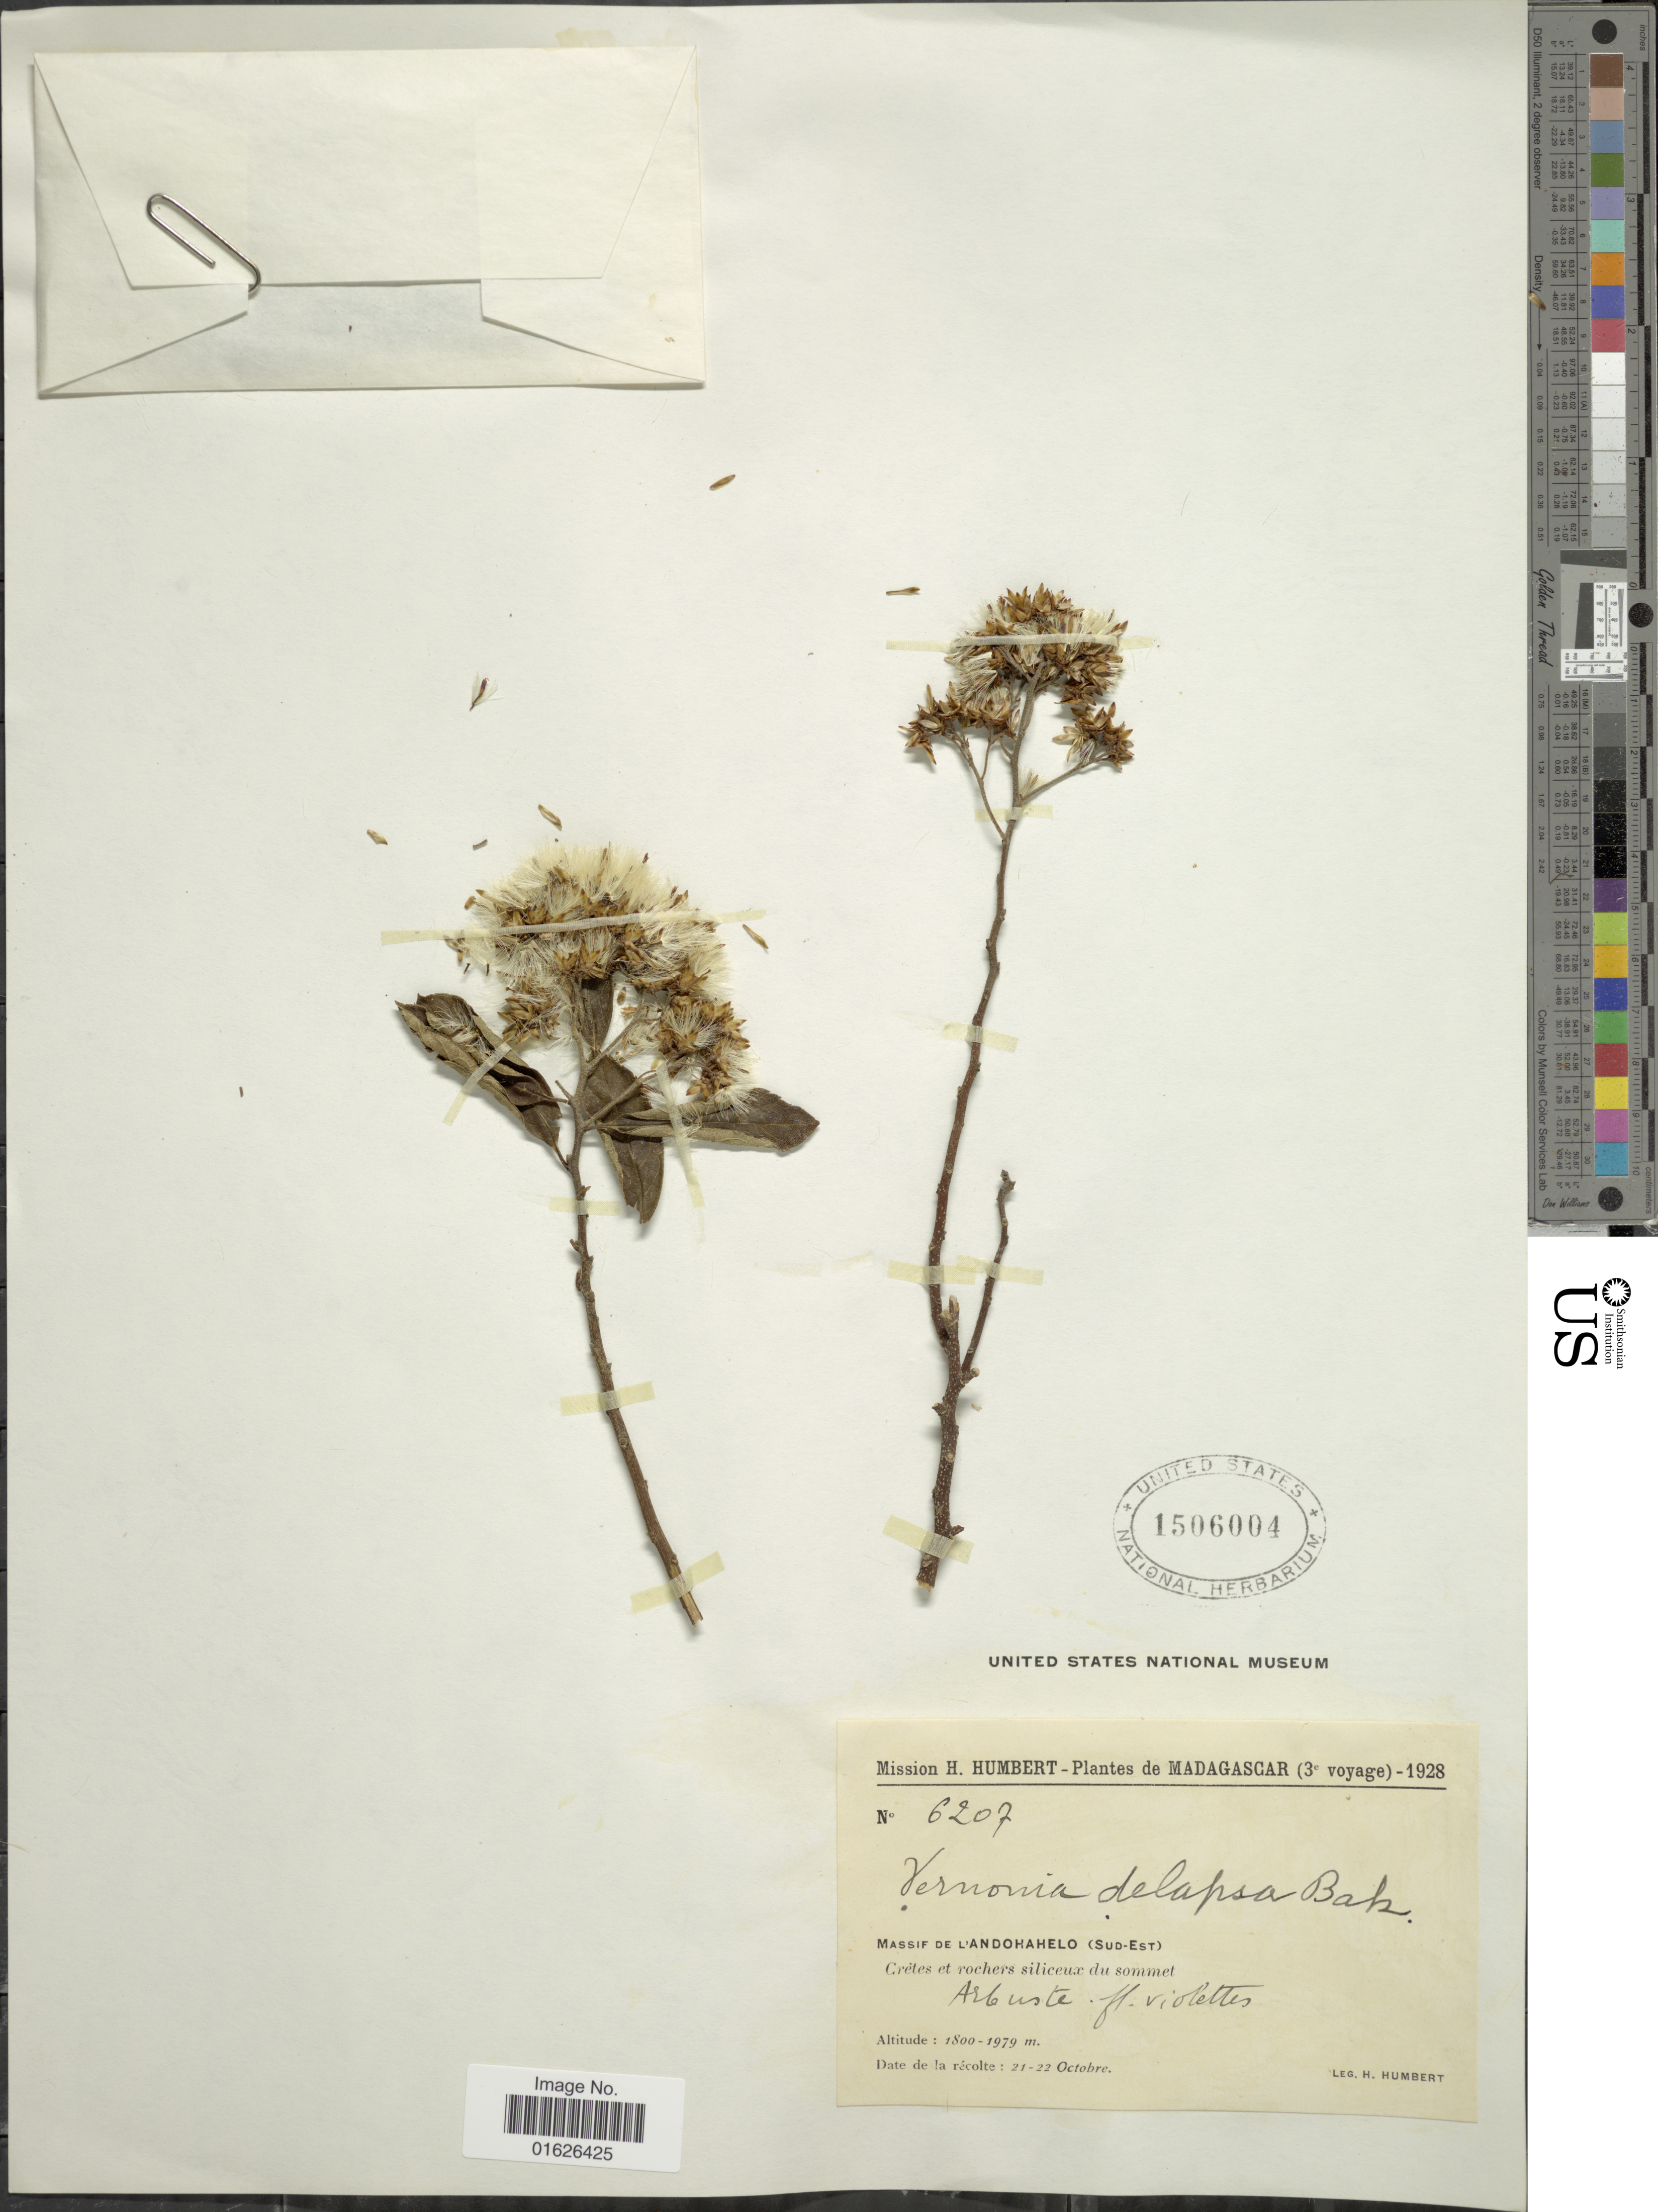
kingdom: Plantae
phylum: Tracheophyta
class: Magnoliopsida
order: Asterales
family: Asteraceae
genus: Gymnanthemum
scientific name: Gymnanthemum delapsum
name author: (Baker) H. Rob.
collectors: H. Humbert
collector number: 6207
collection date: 1928-10-21/1928-10-22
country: Madagascar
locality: Massif de L'Andohahelo ( Sud - Est ), Cretes et rochers siliceux du sommet.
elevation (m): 1800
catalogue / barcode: US 1506004